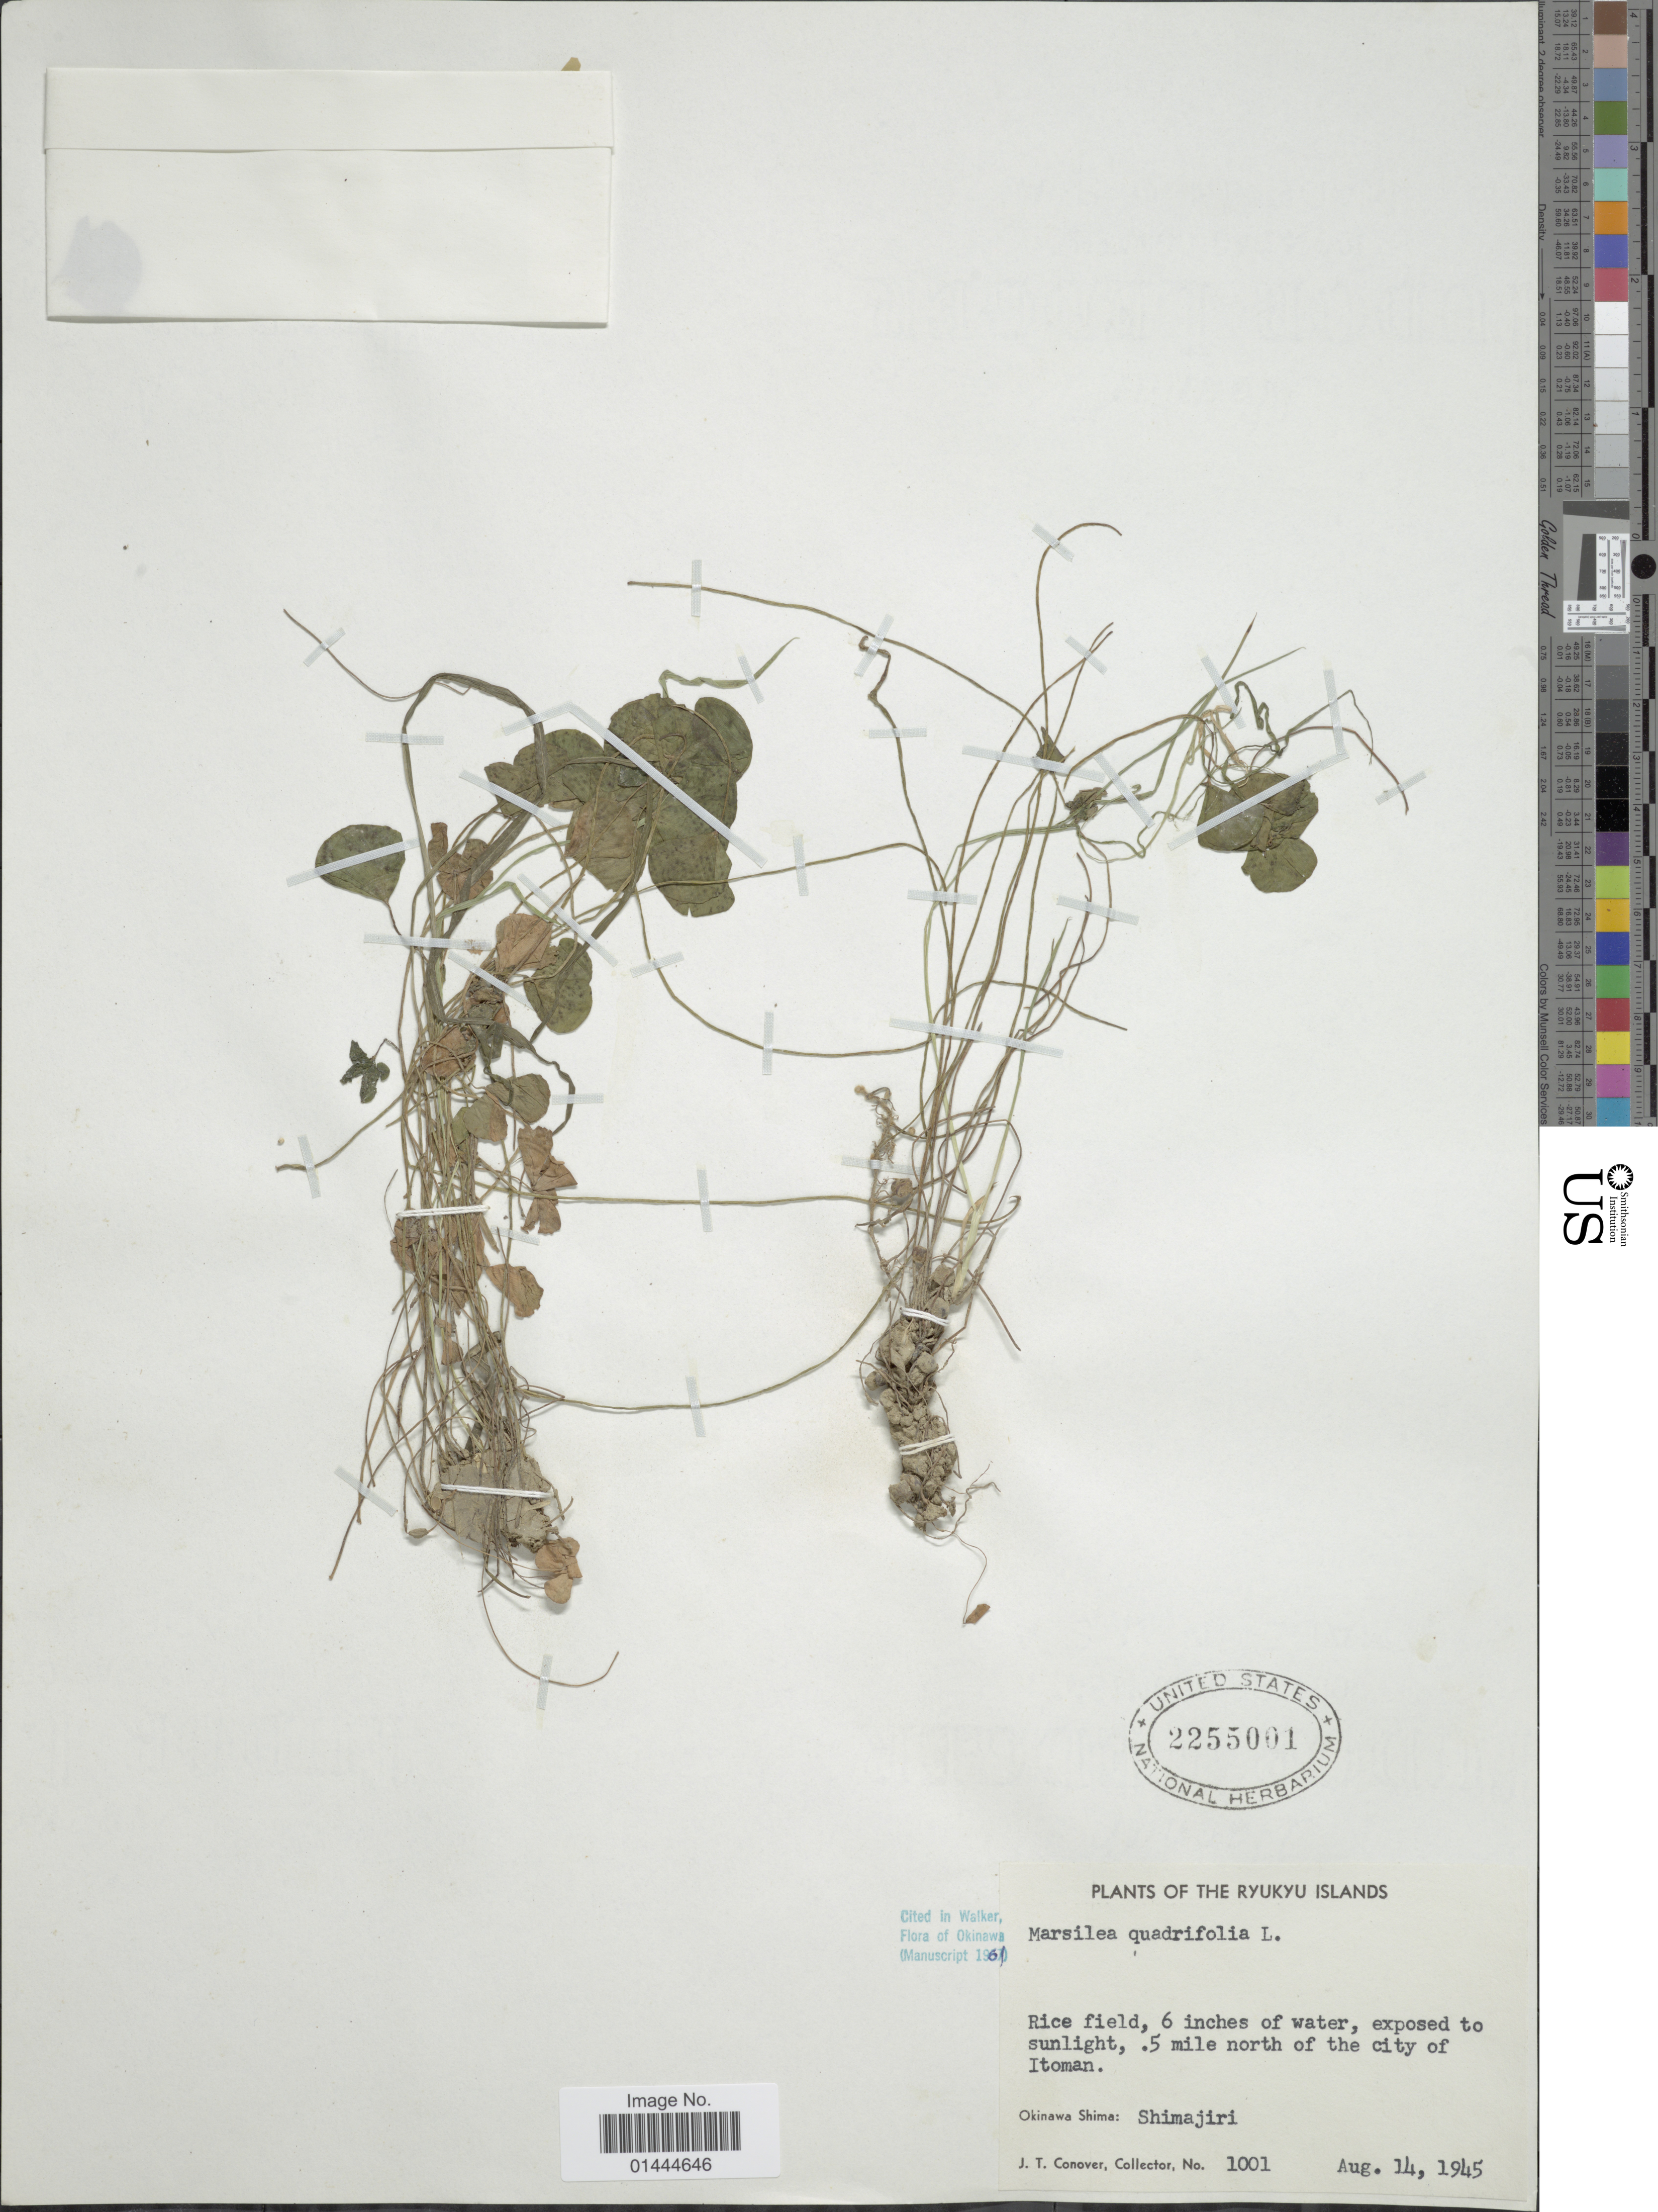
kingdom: Plantae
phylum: Tracheophyta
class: Polypodiopsida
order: Salviniales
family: Marsileaceae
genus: Marsilea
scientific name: Marsilea quadrifolia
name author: L.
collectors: J. T. Conover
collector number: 1001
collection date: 1945-08-14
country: Japan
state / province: Okinawa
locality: Ryukyu Islands, city of Itoman, Shimajiri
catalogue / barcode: US 2255001